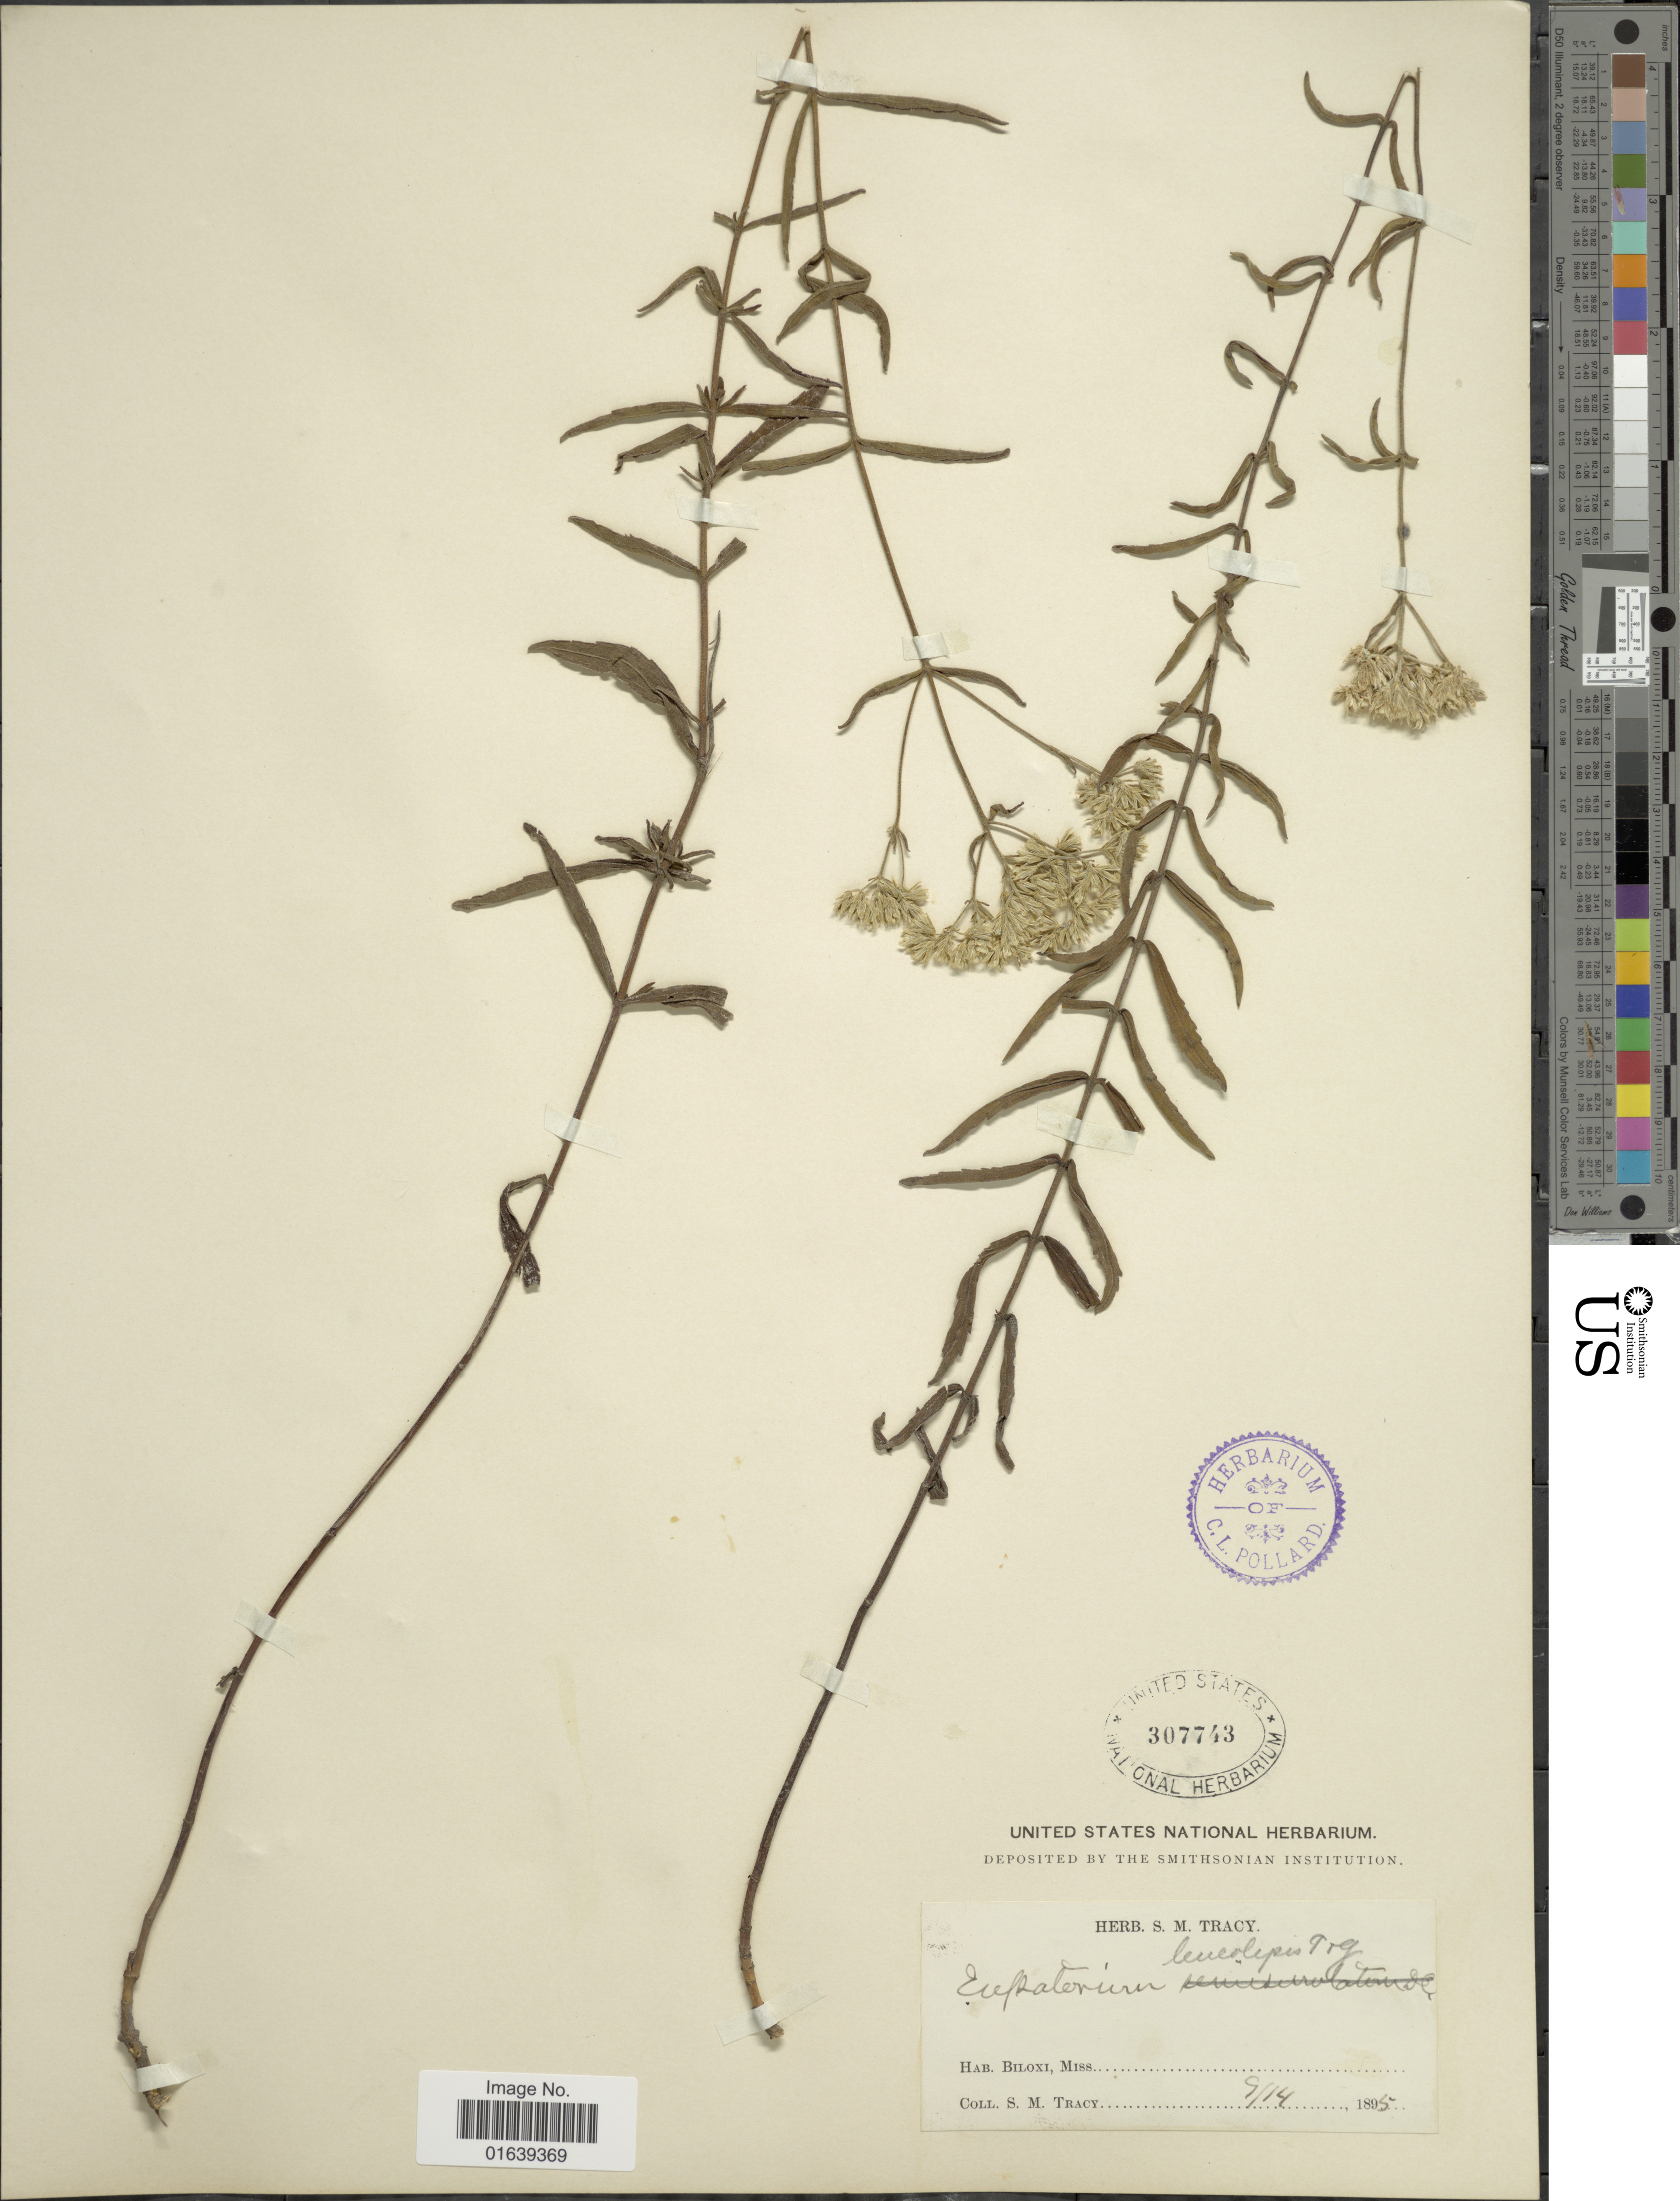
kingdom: Plantae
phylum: Tracheophyta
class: Magnoliopsida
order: Asterales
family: Asteraceae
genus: Eupatorium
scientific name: Eupatorium leucolepis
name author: (DC.) Torr. & A. Gray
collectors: S. M. Tracy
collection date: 1895-09-14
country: United States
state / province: Mississippi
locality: Hab. Biloxi. Miss.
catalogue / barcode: US 307743